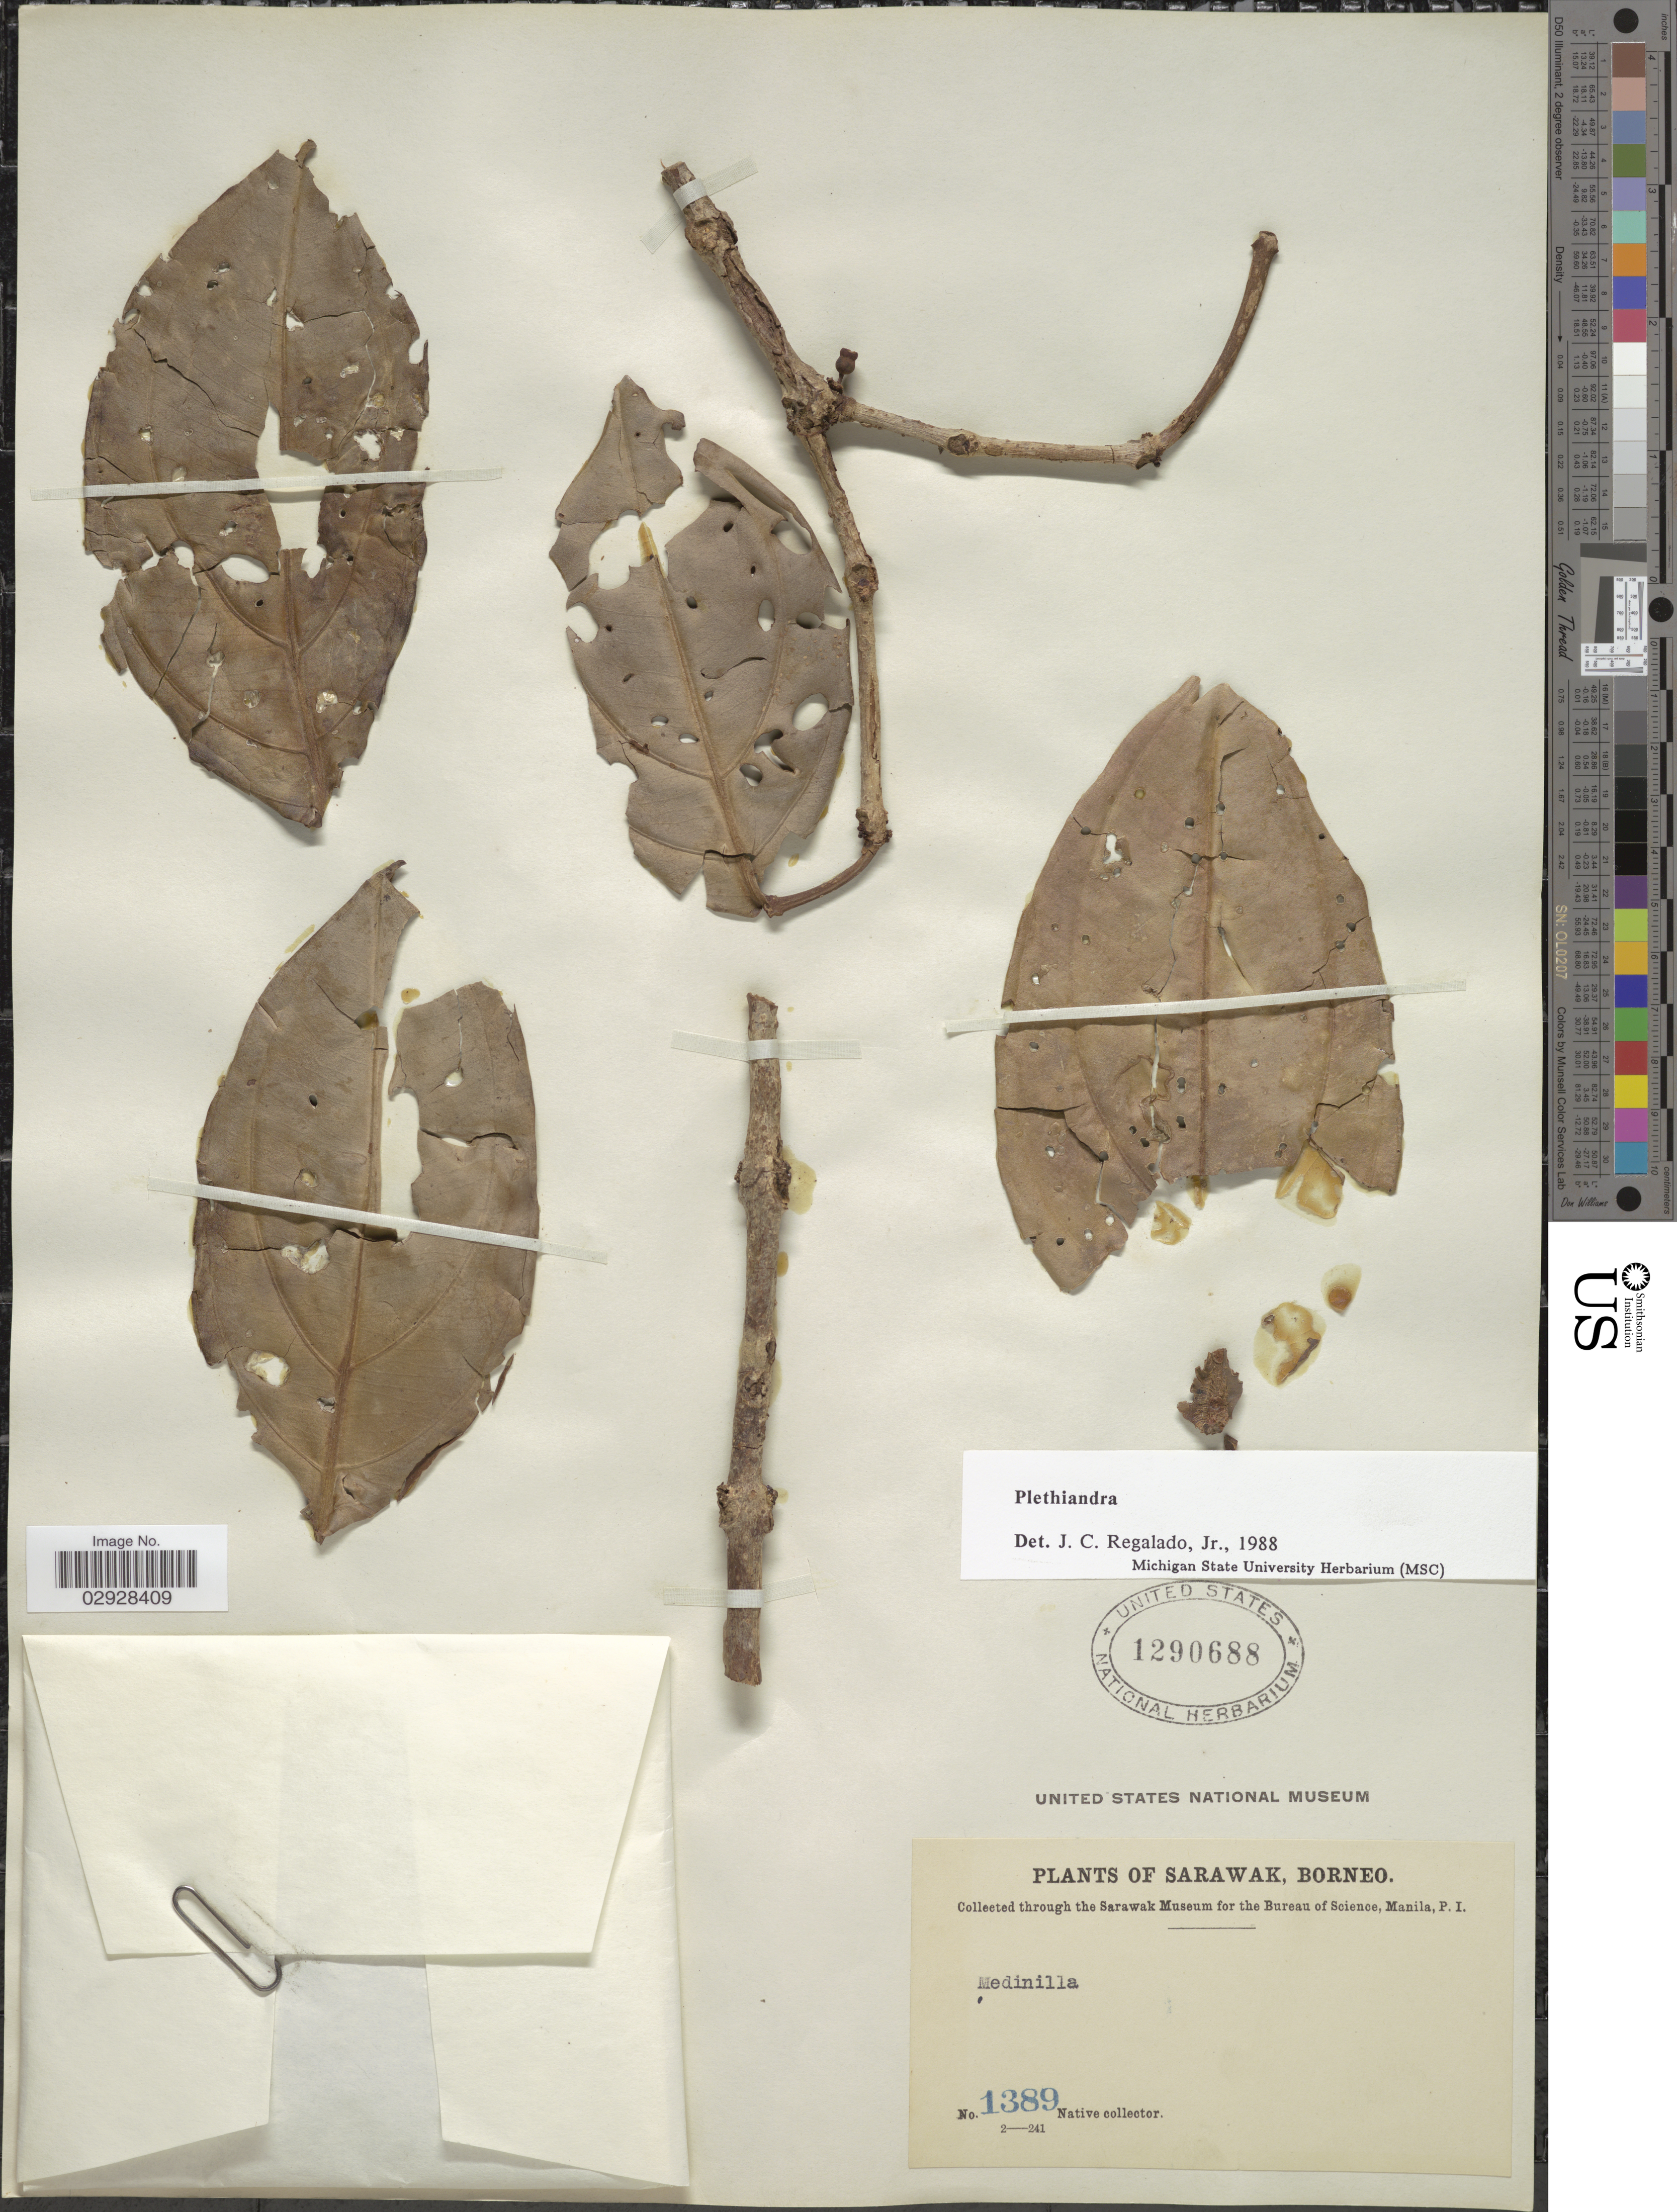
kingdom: Plantae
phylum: Tracheophyta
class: Magnoliopsida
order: Myrtales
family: Melastomataceae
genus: Plethiandra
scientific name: Plethiandra sp.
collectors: Native collector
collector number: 1389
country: Malaysia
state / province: Sarawak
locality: Borneo.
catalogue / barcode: US 1290688